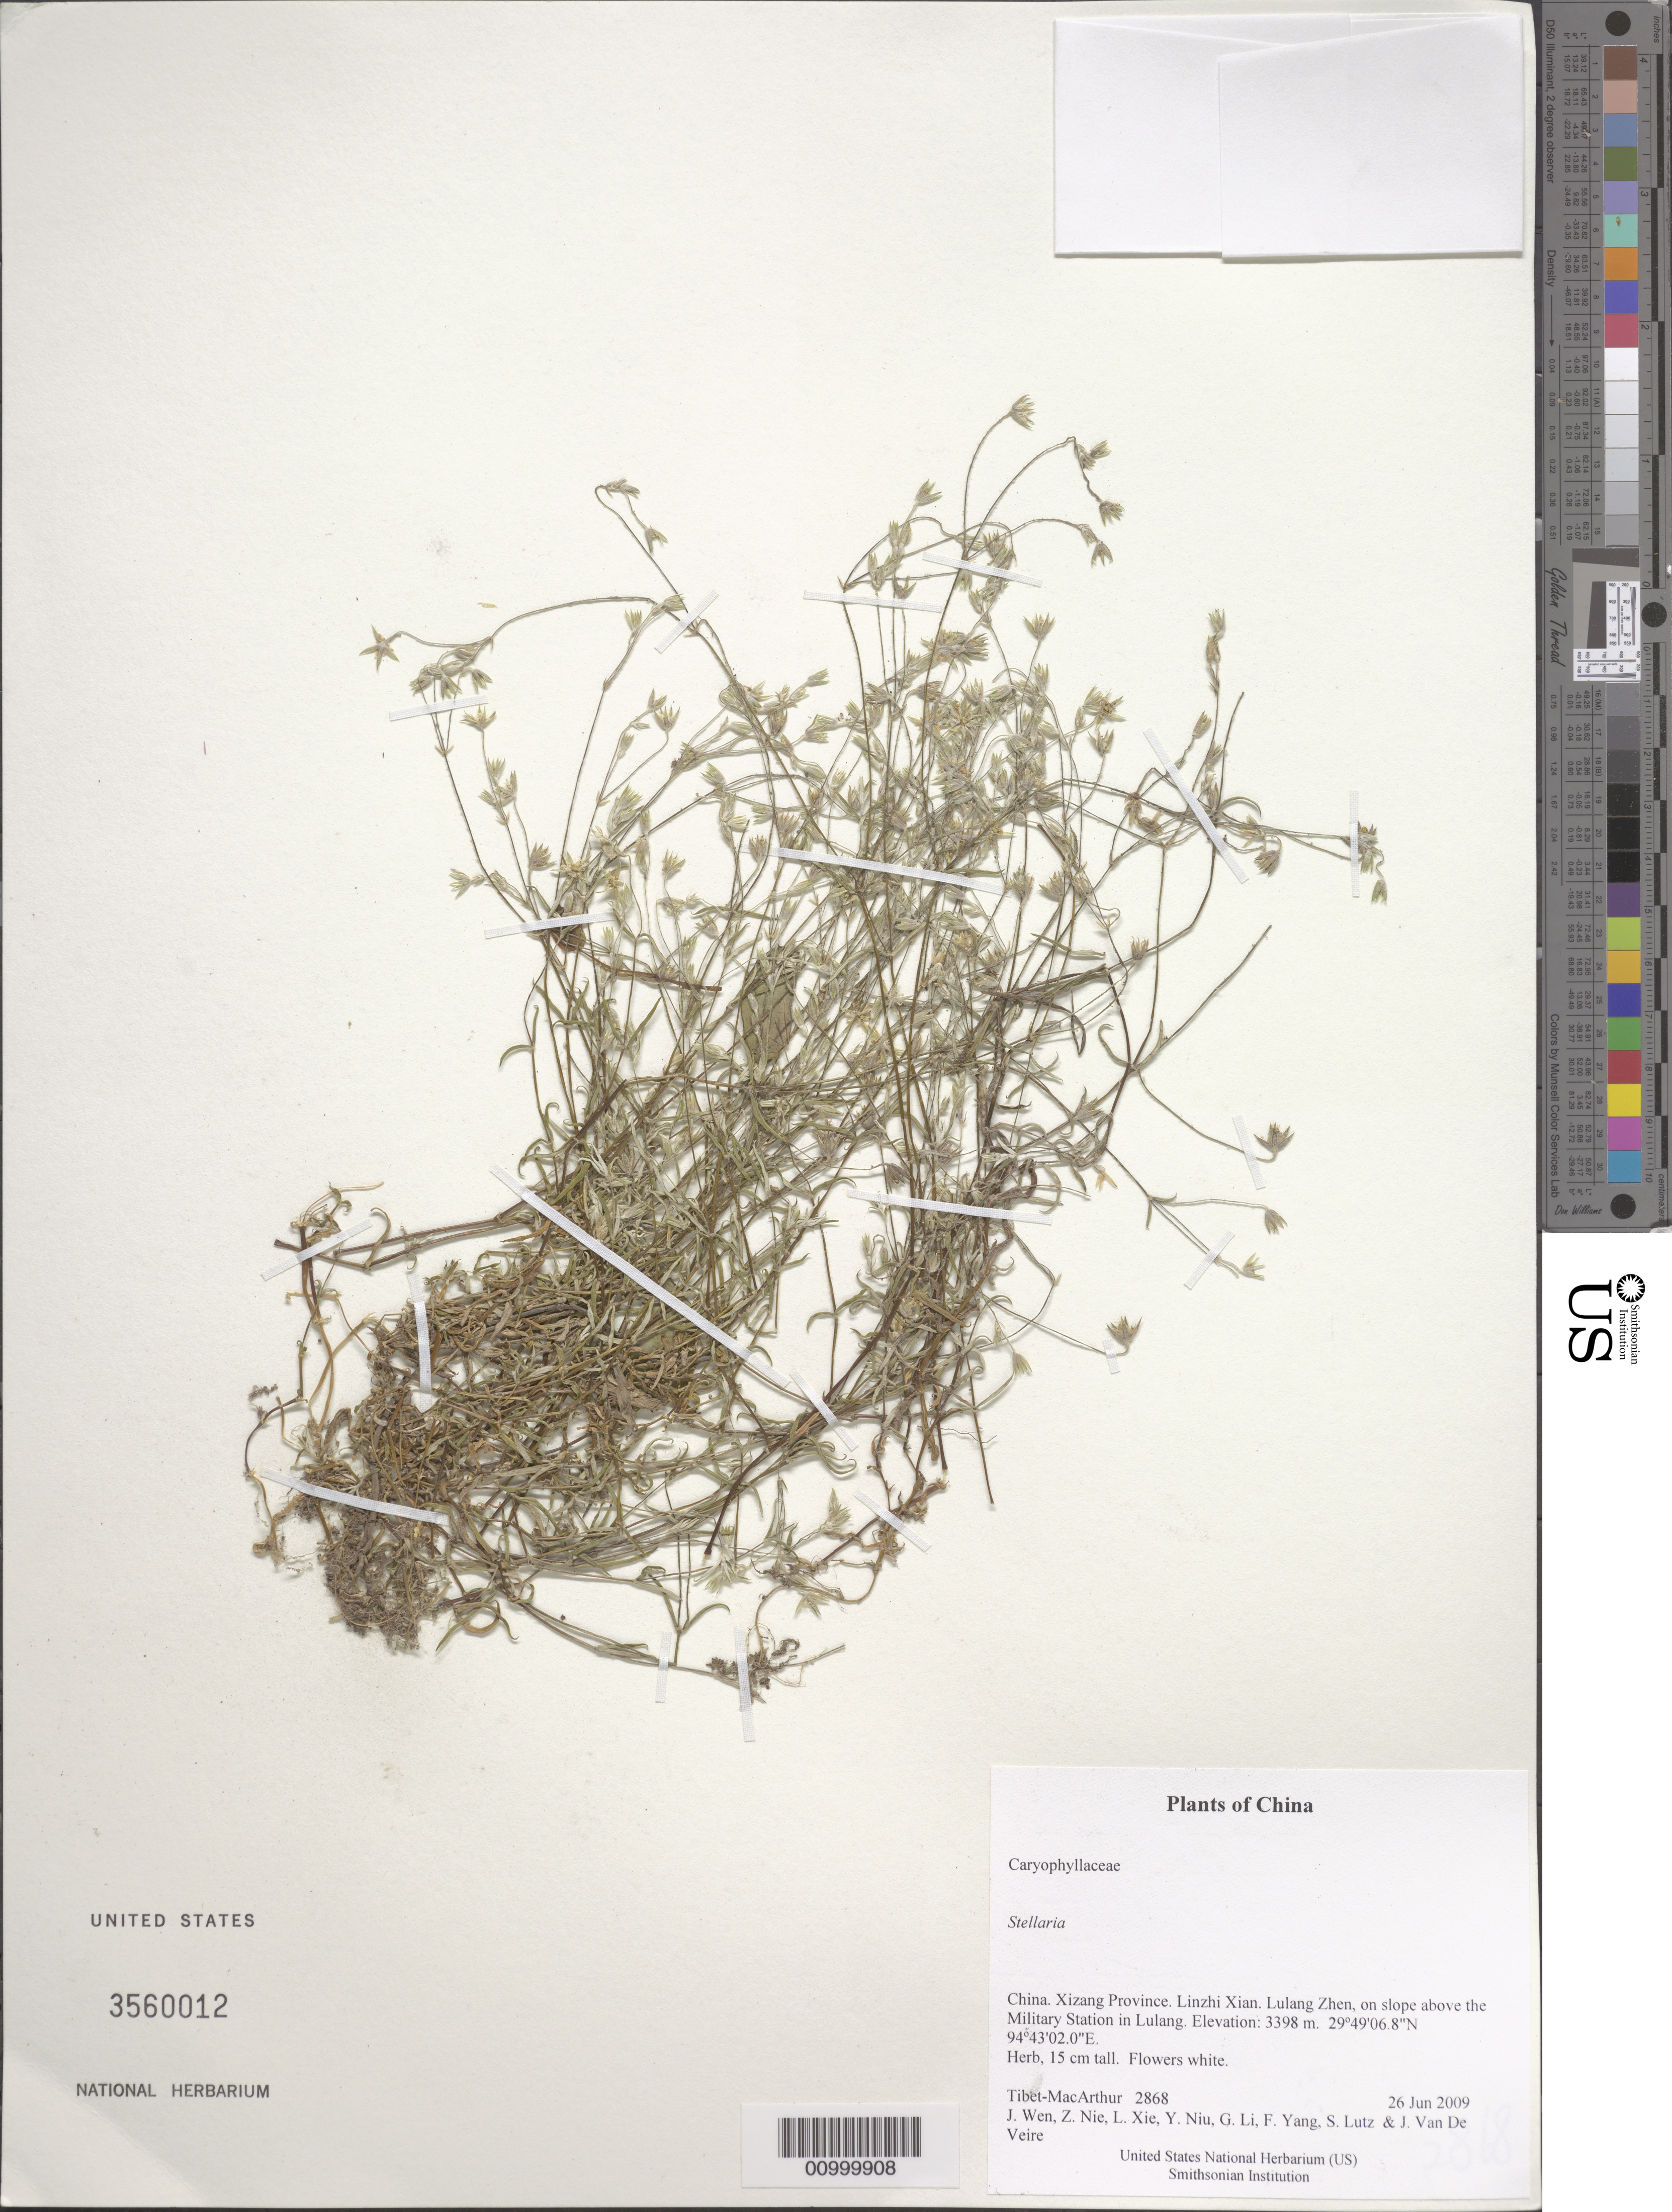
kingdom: Plantae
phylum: Tracheophyta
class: Magnoliopsida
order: Caryophyllales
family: Caryophyllaceae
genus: Stellaria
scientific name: Stellaria sp.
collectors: Tibet-MacArthur, J. Wen, Z. Nie, L. Xie, Y. Niu, G. Li, F. Yang, S. Lutz & J. Van De Veire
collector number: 2868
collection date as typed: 26 Jun 2009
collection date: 2009-06-26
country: China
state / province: Xizang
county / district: Linzhi Xian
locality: Lulang Zhen, on slope above the Military Station in Lulang.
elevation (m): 3398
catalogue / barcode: US 3560012